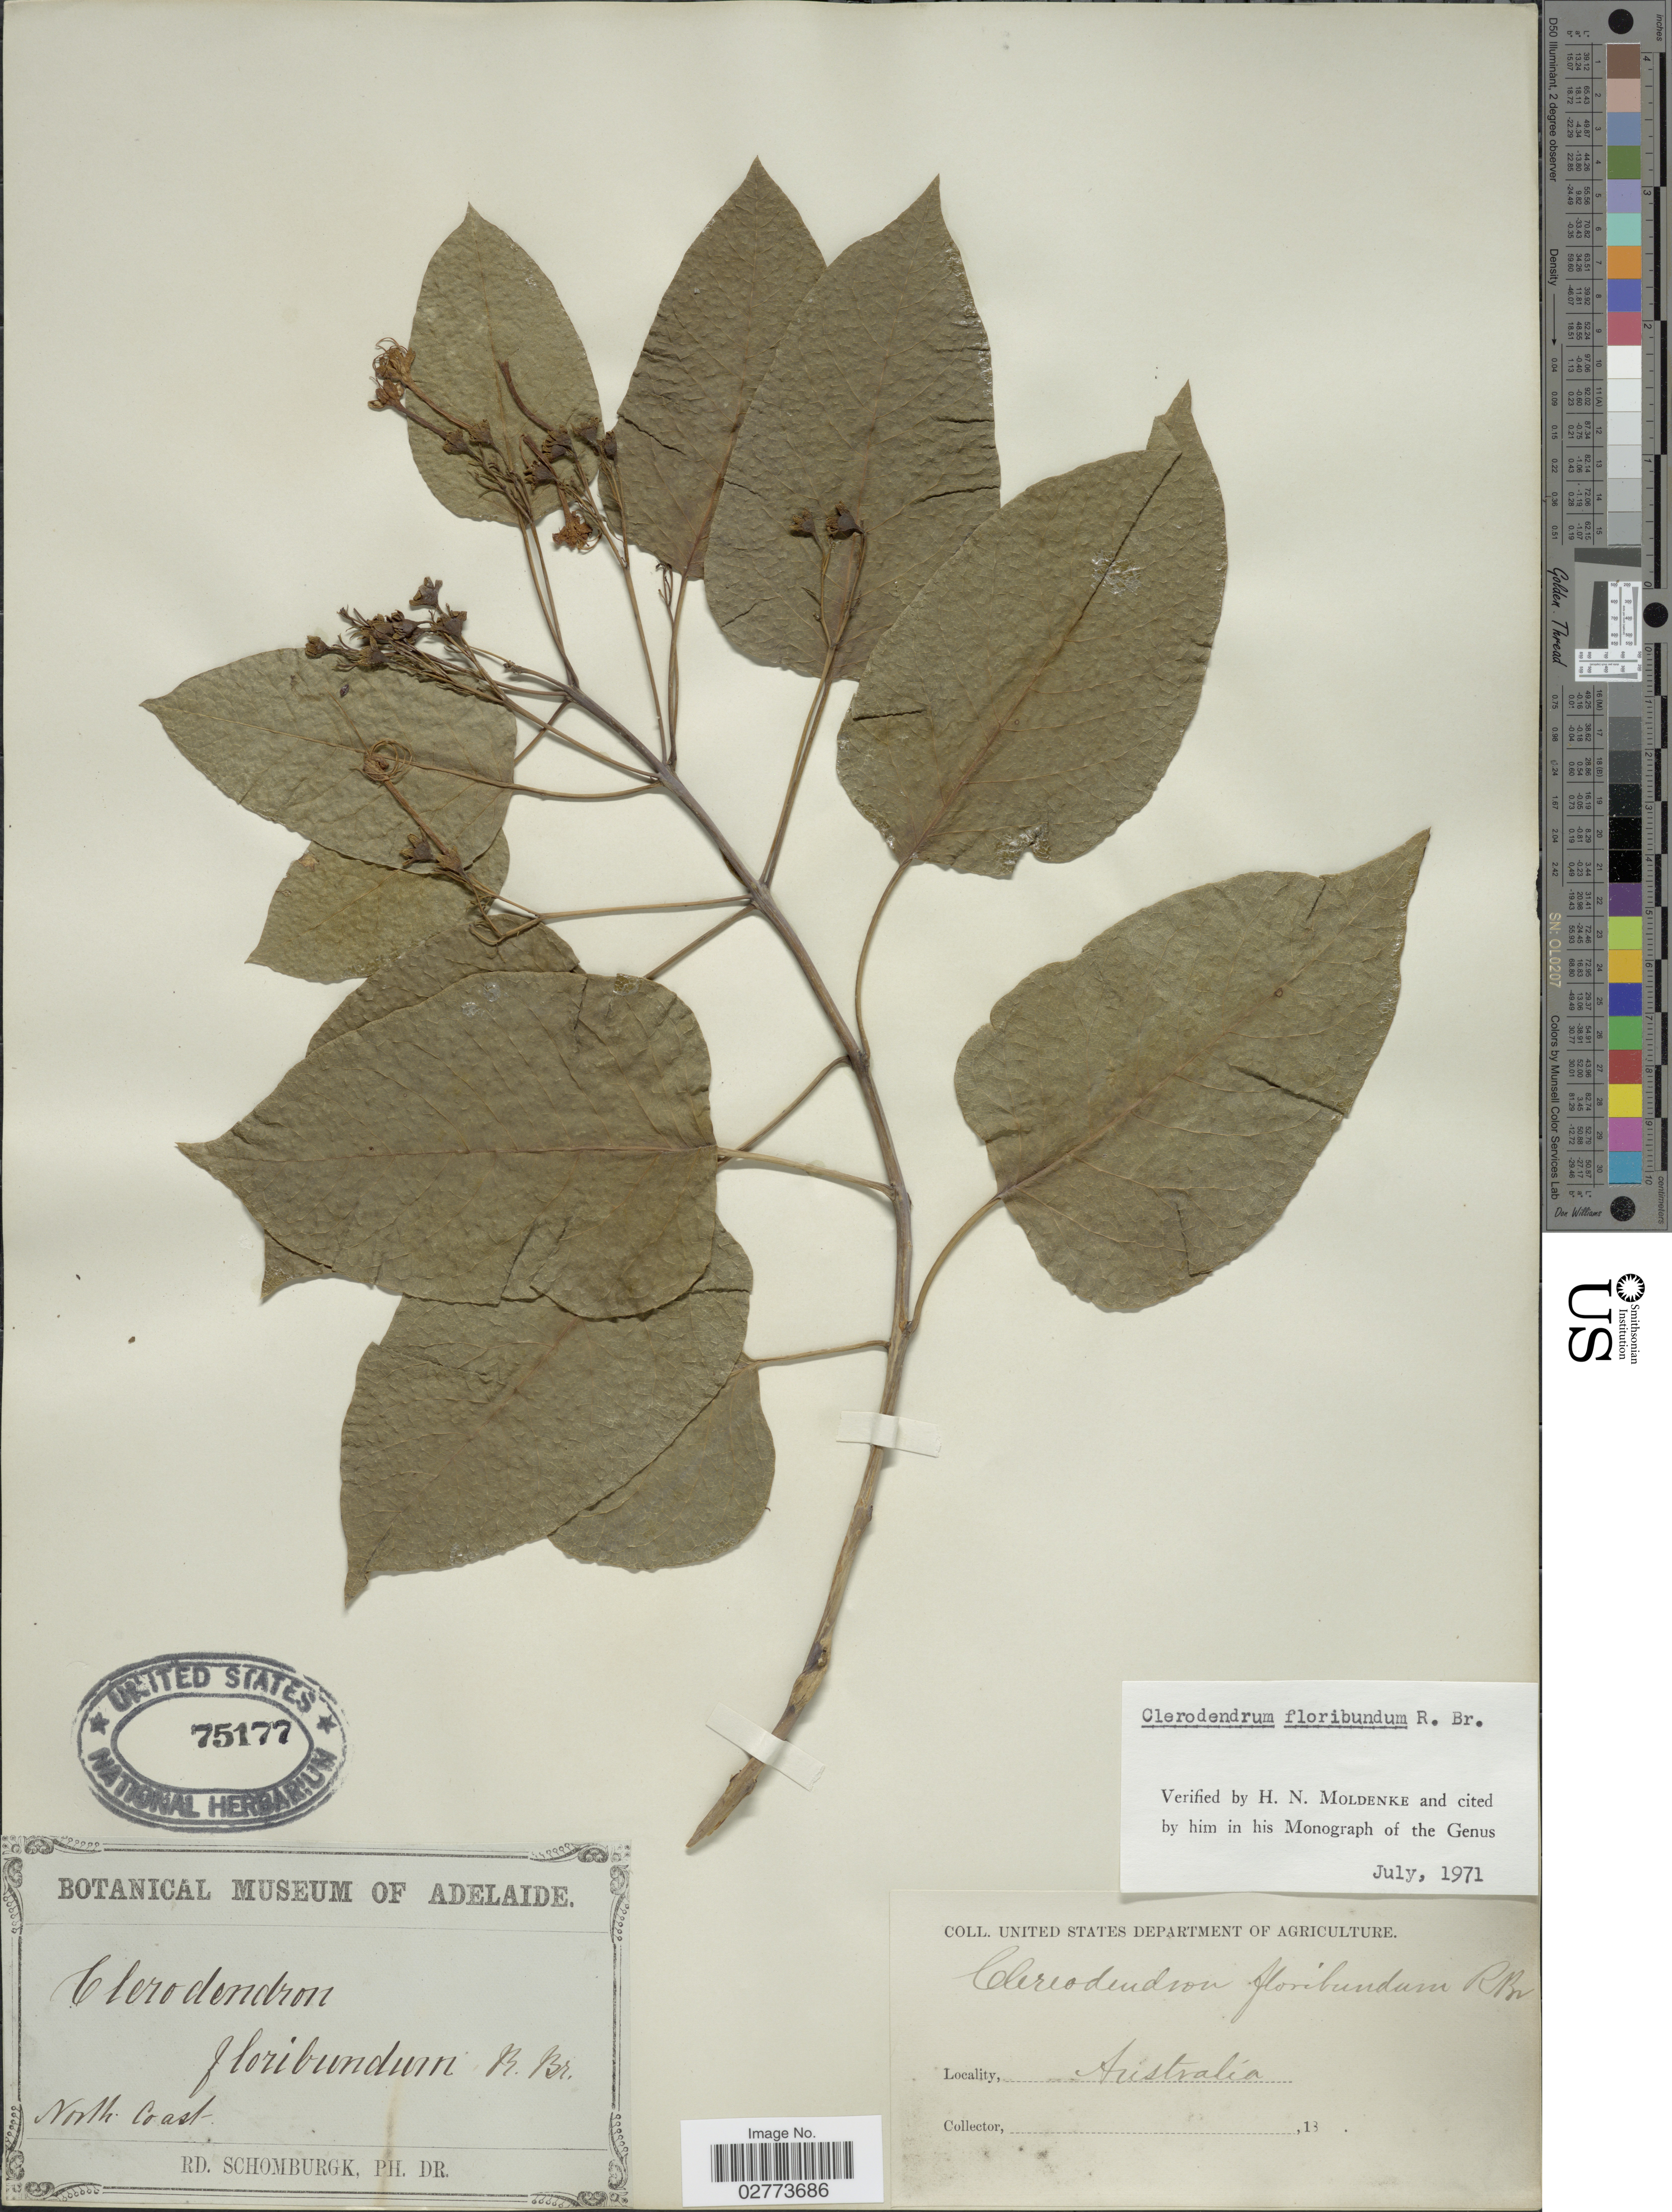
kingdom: Plantae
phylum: Tracheophyta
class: Magnoliopsida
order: Lamiales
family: Lamiaceae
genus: Clerodendrum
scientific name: Clerodendrum floribundum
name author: R. Br.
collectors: M. R. Schomburgk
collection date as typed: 18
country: Australia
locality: North Coast.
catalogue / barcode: US 75177